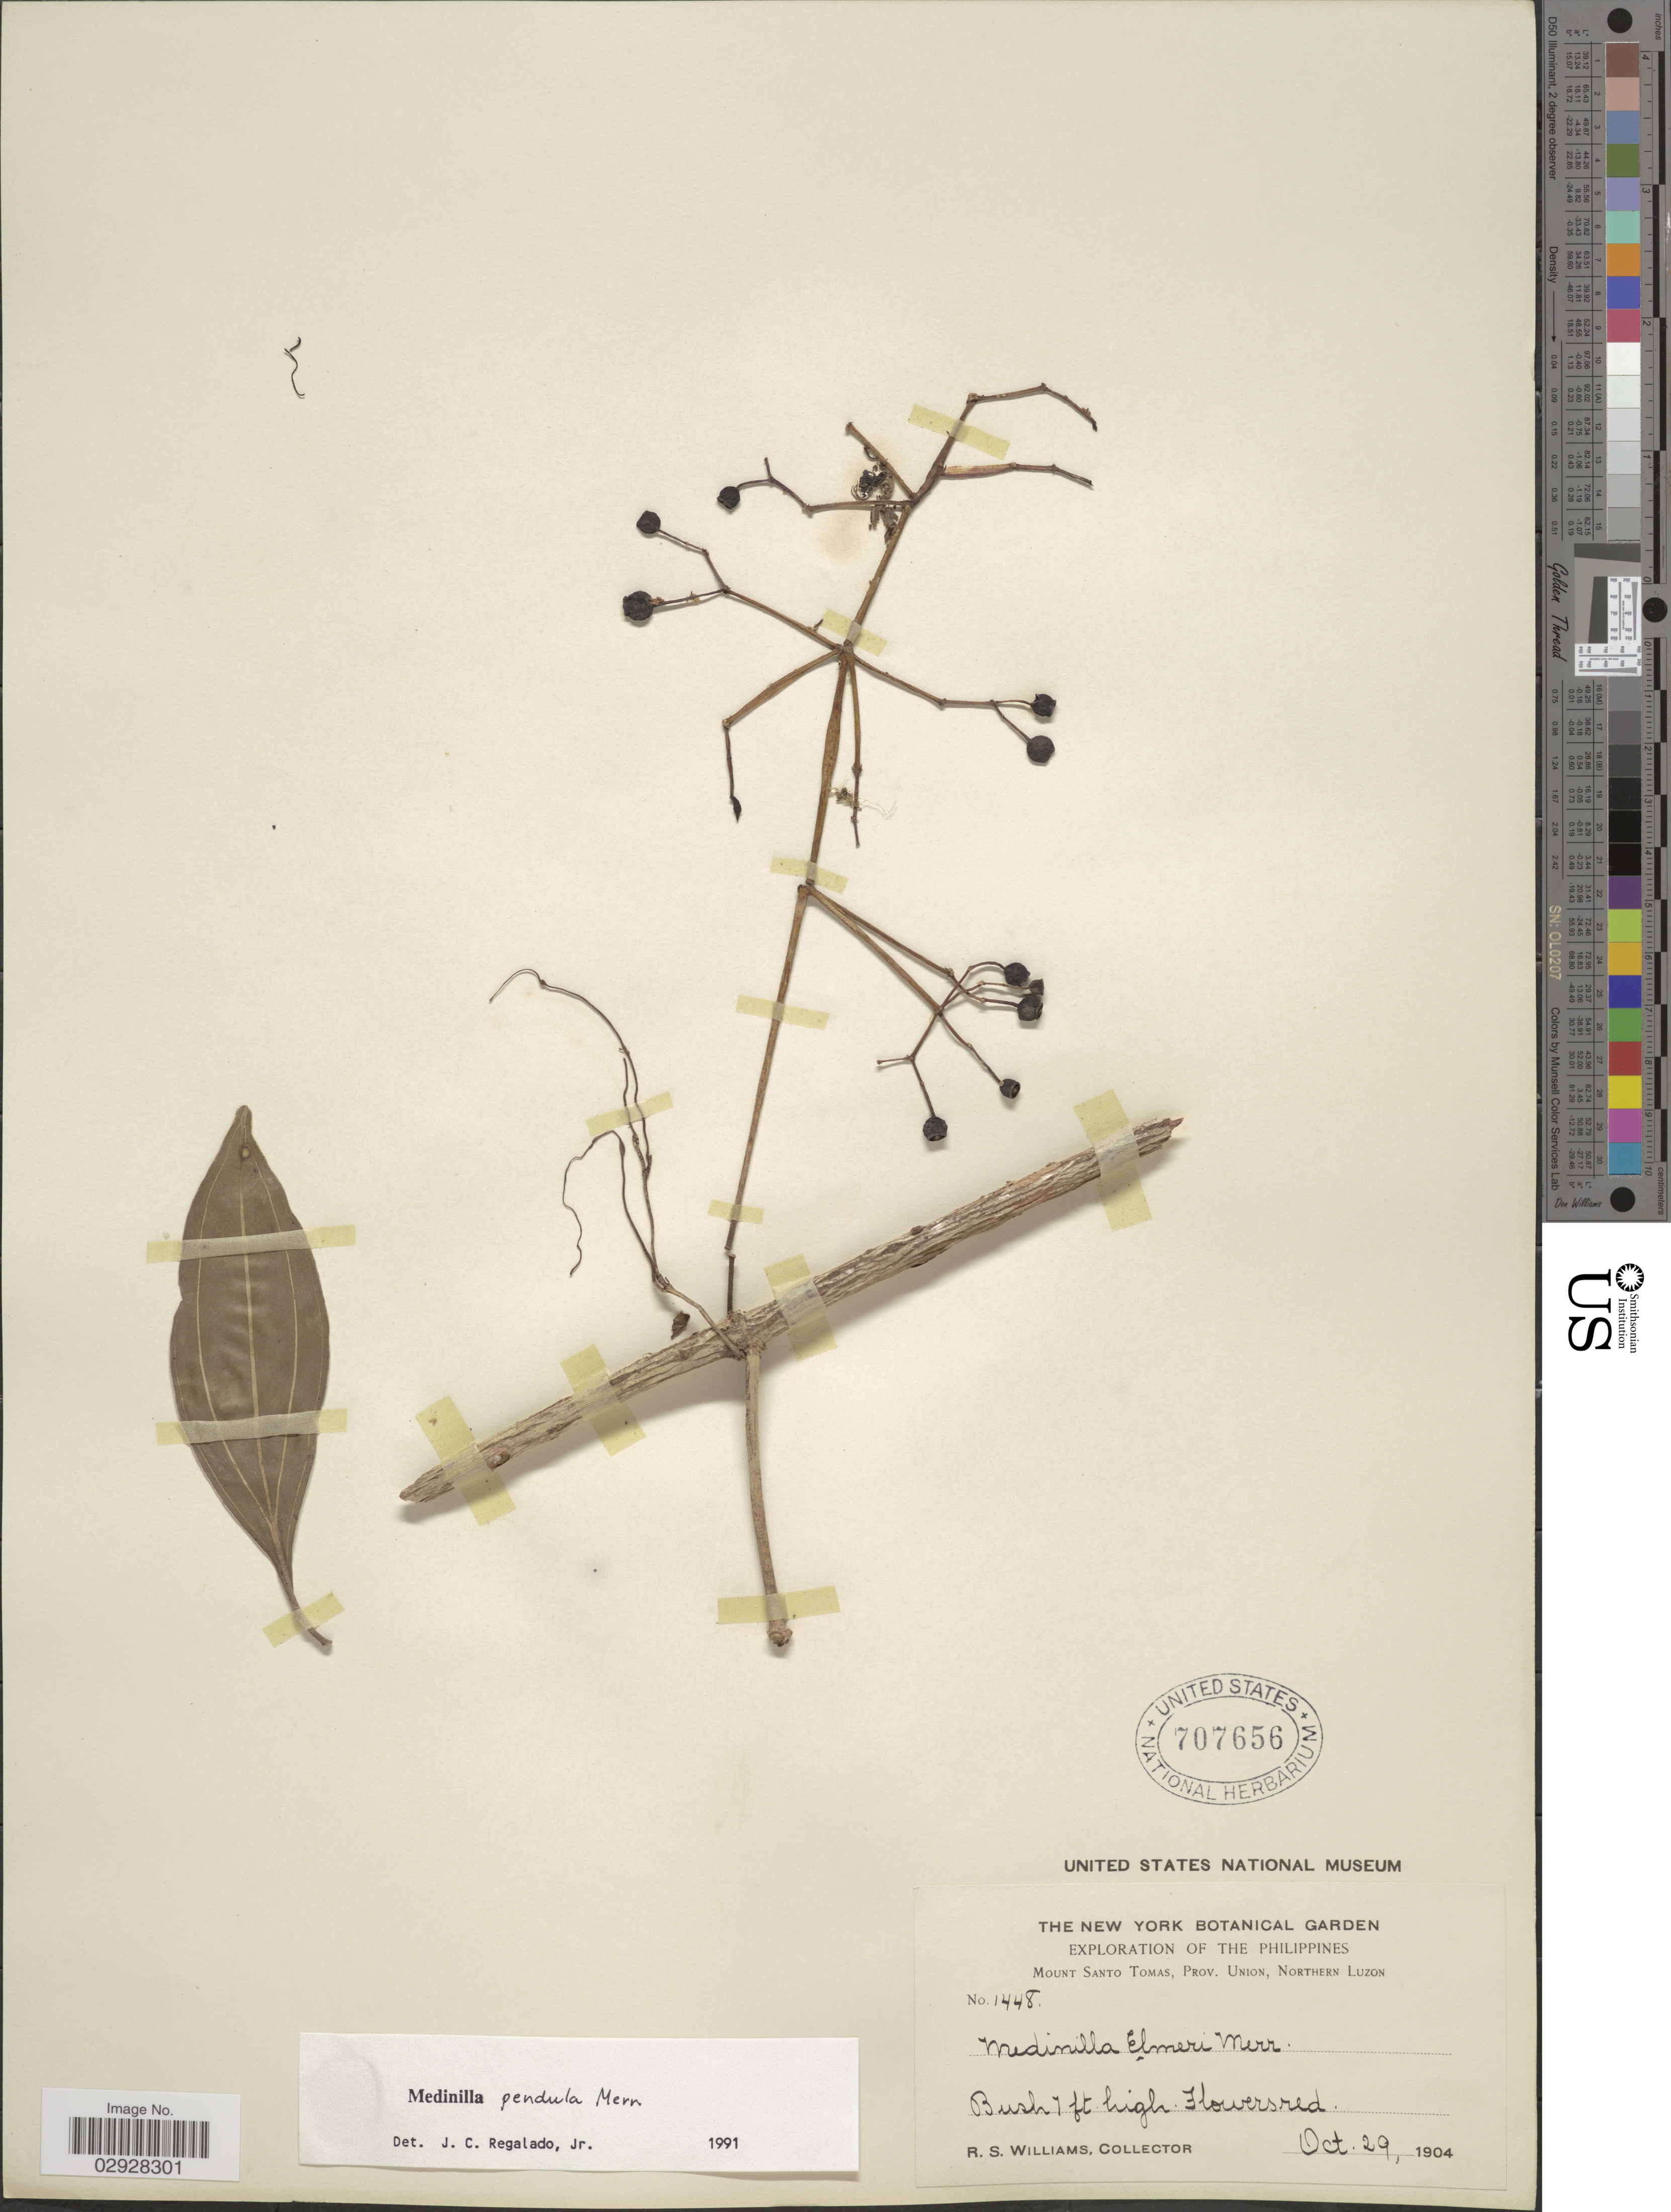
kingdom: Plantae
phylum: Tracheophyta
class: Magnoliopsida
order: Myrtales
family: Melastomataceae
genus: Medinilla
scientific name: Medinilla pendula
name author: Merr.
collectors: R. S. Williams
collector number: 1448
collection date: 1904-10-29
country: Philippines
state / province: Ilocos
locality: Mount Santo Tomas, Prov. Union, Northern Luzon.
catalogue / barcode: US 707656